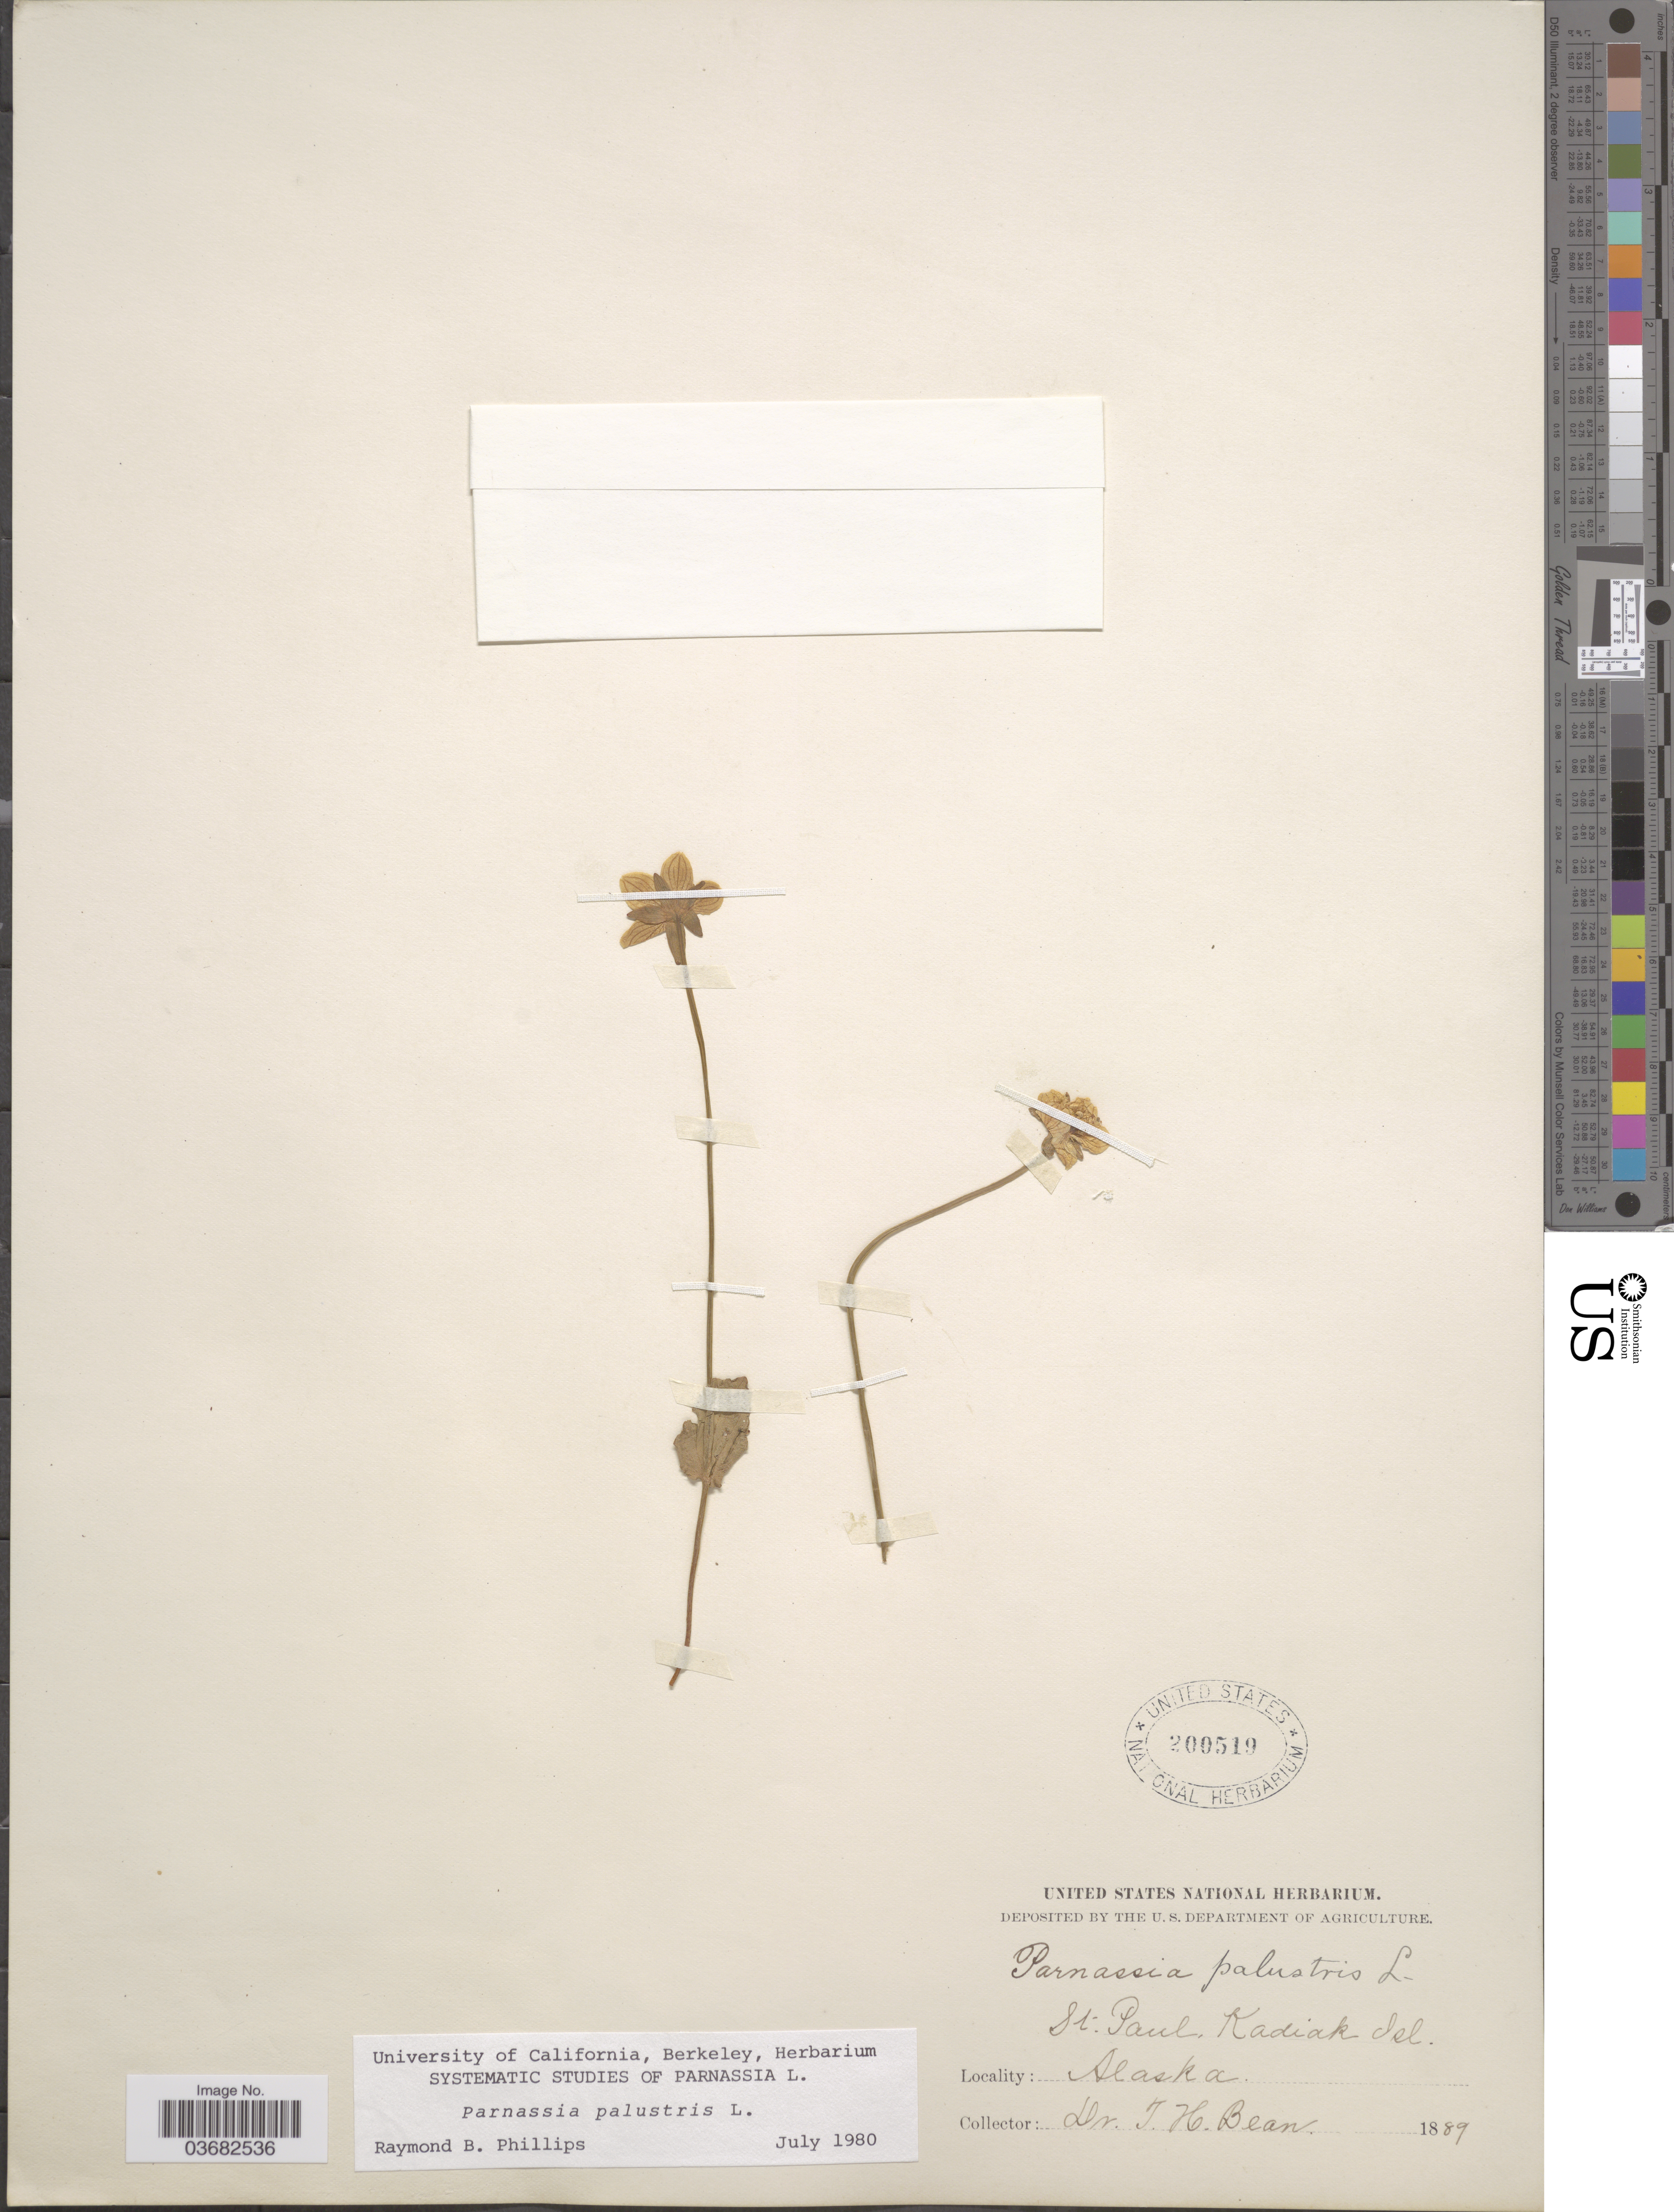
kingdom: Plantae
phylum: Tracheophyta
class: Magnoliopsida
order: Celastrales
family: Parnassiaceae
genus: Parnassia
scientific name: Parnassia palustris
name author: L.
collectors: T. Bean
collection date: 1889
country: United States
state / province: Alaska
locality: St. Paul, Kadiak Isl.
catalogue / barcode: US 200519